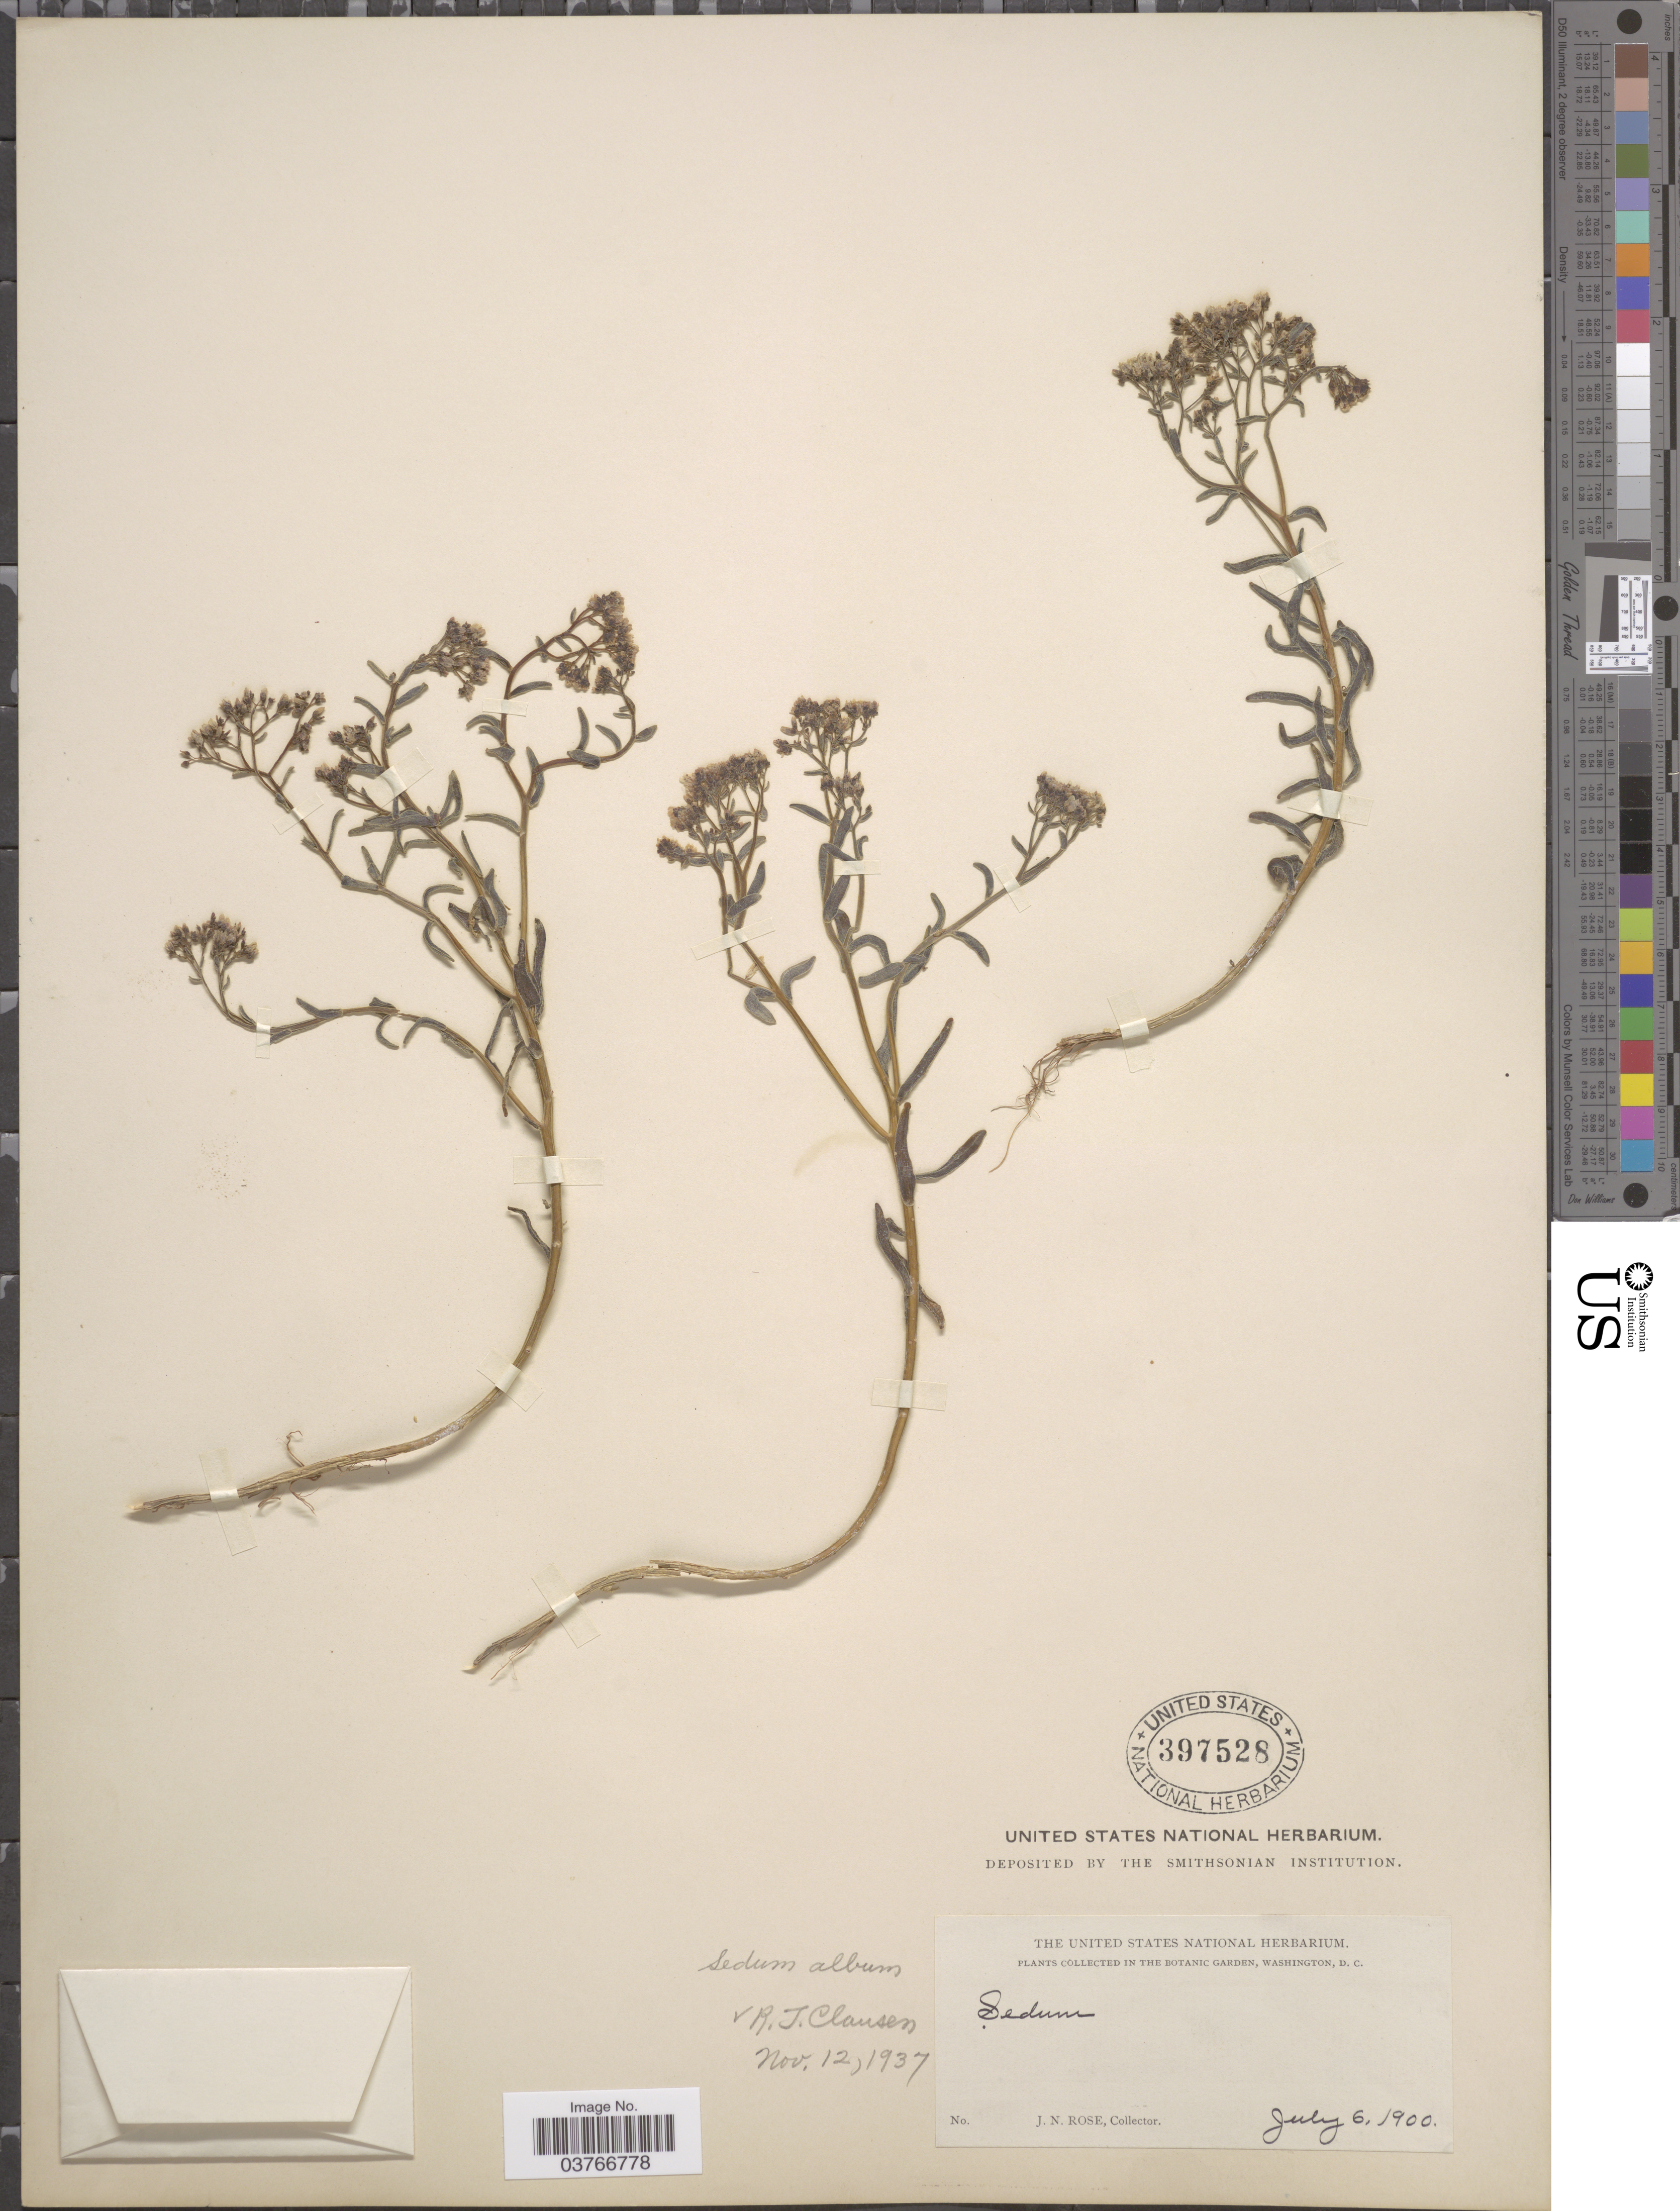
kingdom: Plantae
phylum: Tracheophyta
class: Magnoliopsida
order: Saxifragales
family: Crassulaceae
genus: Sedum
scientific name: Sedum album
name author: L.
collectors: J. N. Rose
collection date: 1900-07-06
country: United States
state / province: District of Columbia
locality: In the Botanic Garden, Washington D. C.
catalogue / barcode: US 397528